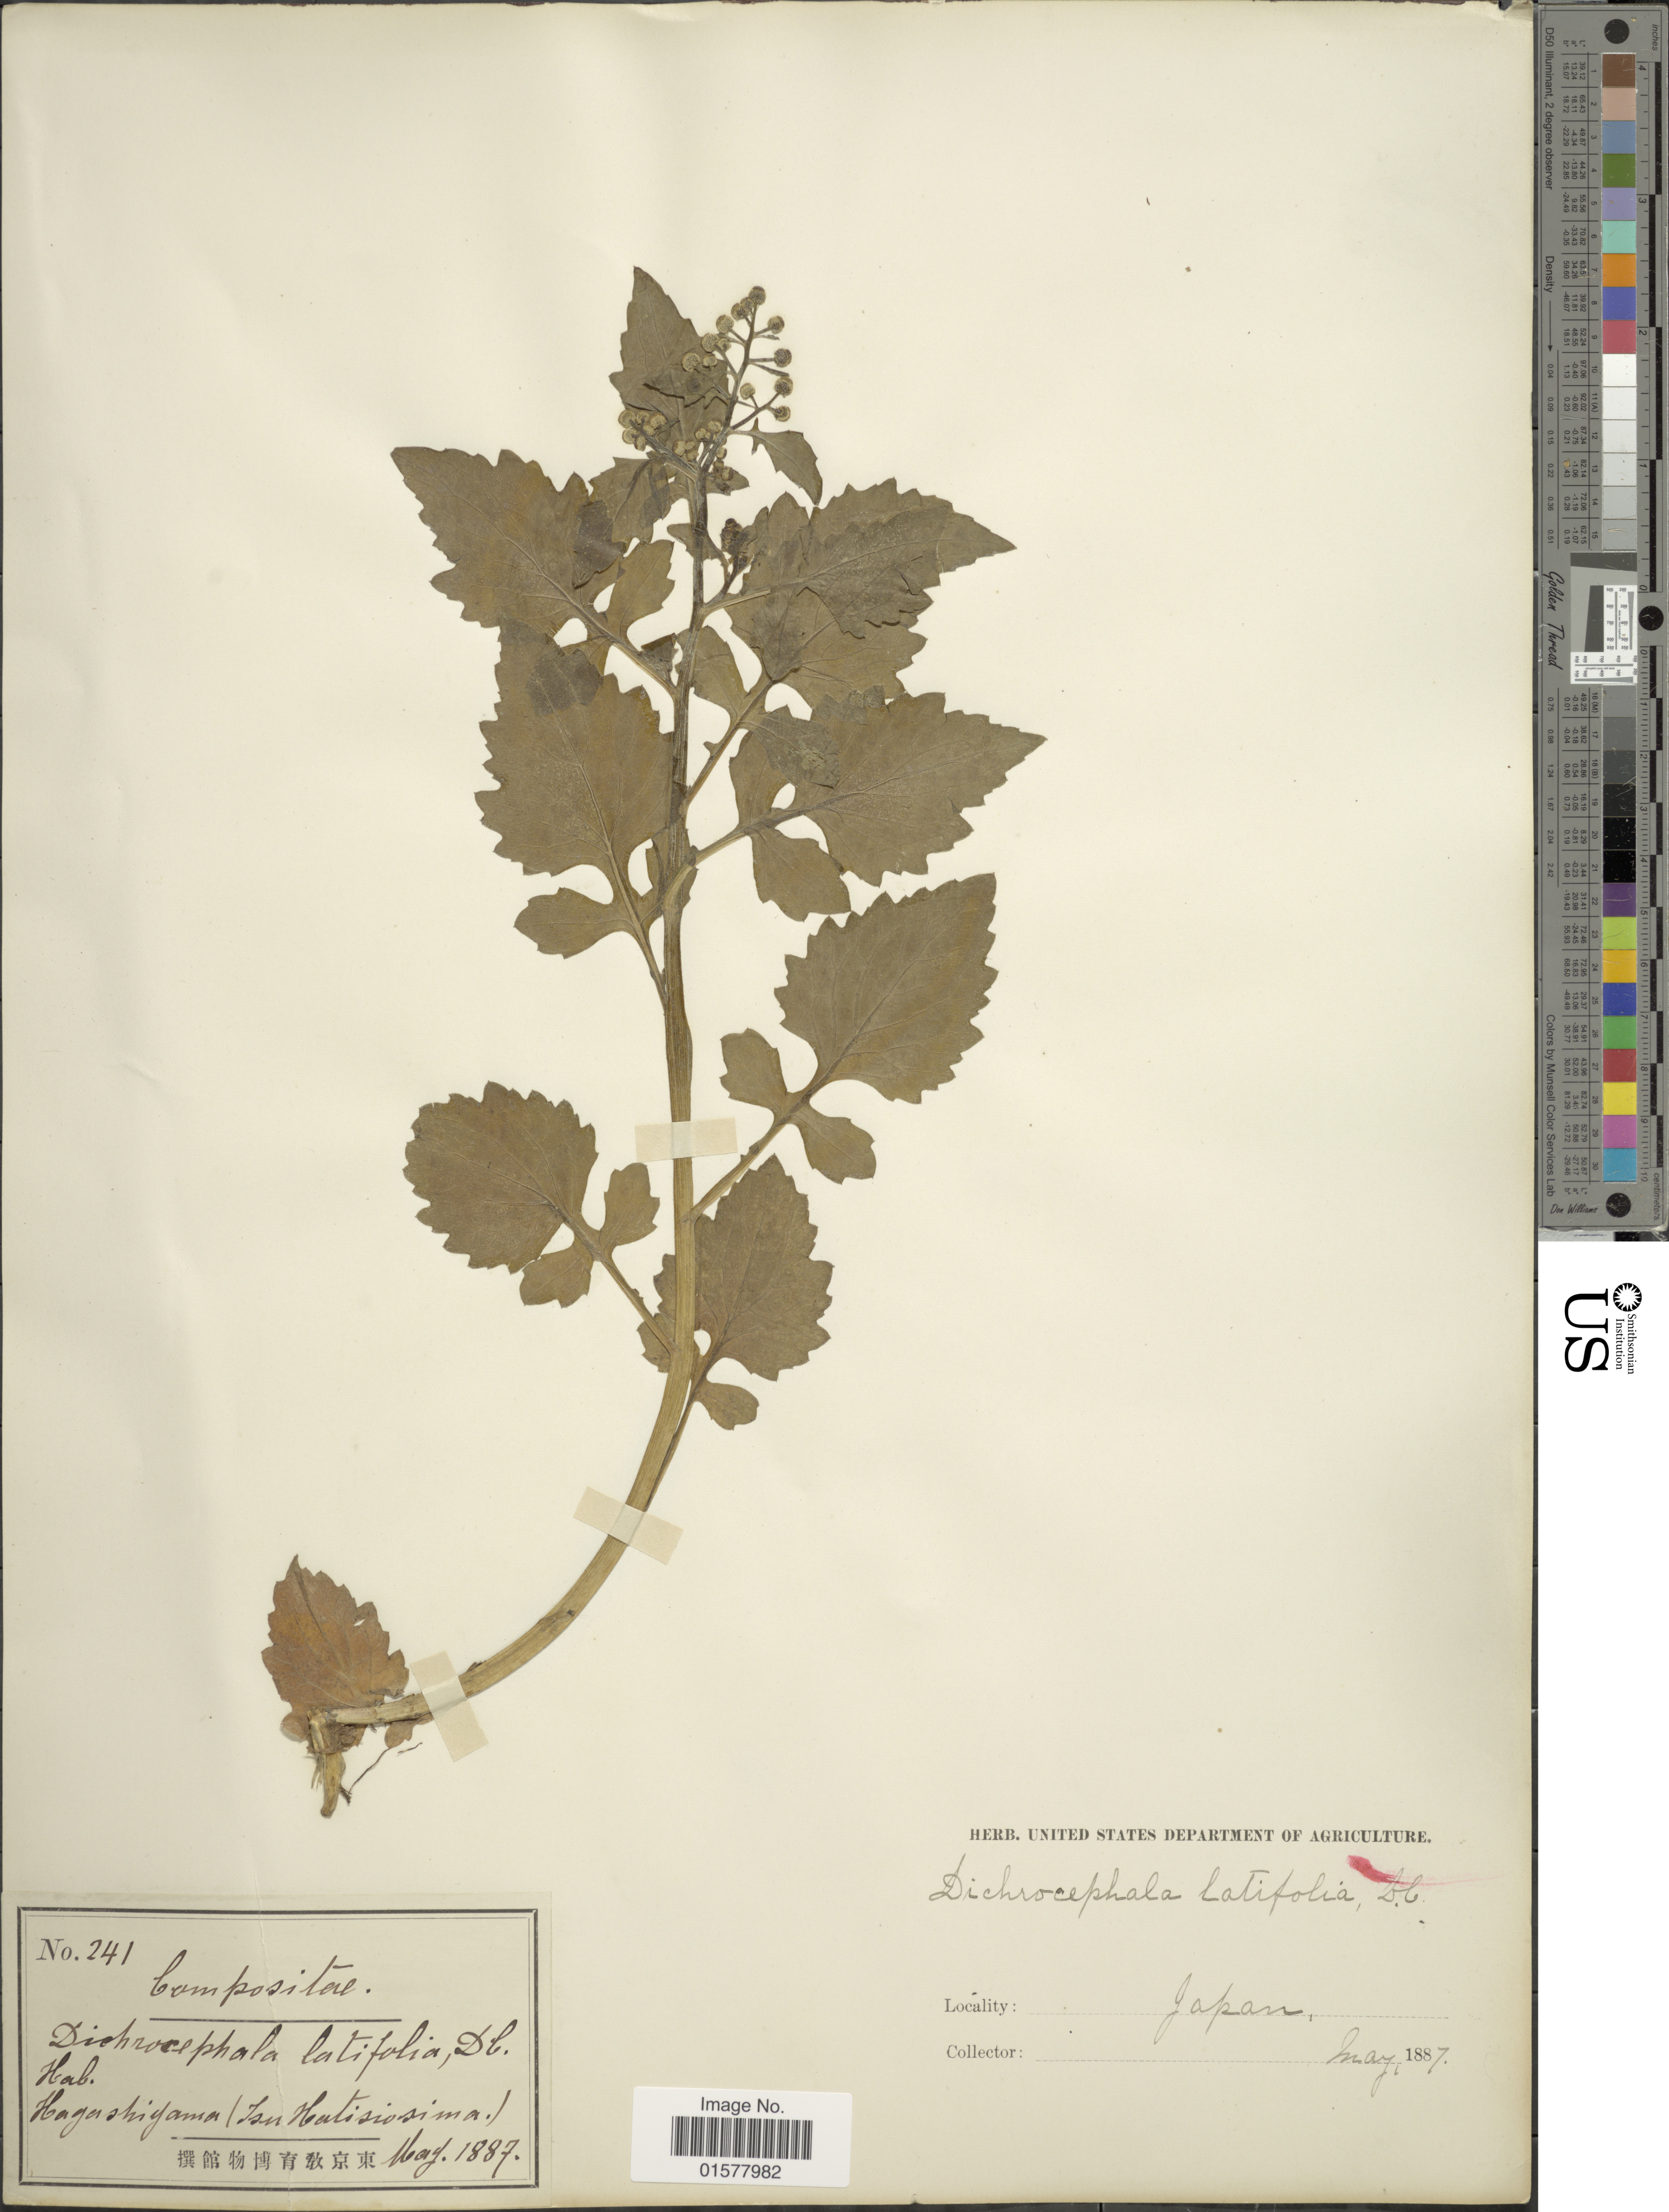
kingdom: Plantae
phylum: Tracheophyta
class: Magnoliopsida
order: Asterales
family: Asteraceae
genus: Dichrocephala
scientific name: Dichrocephala integrifolia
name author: (L. f.) Kuntze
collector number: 241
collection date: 1887-05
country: Japan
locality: Hagashiyama (Isu Hatisiosima)